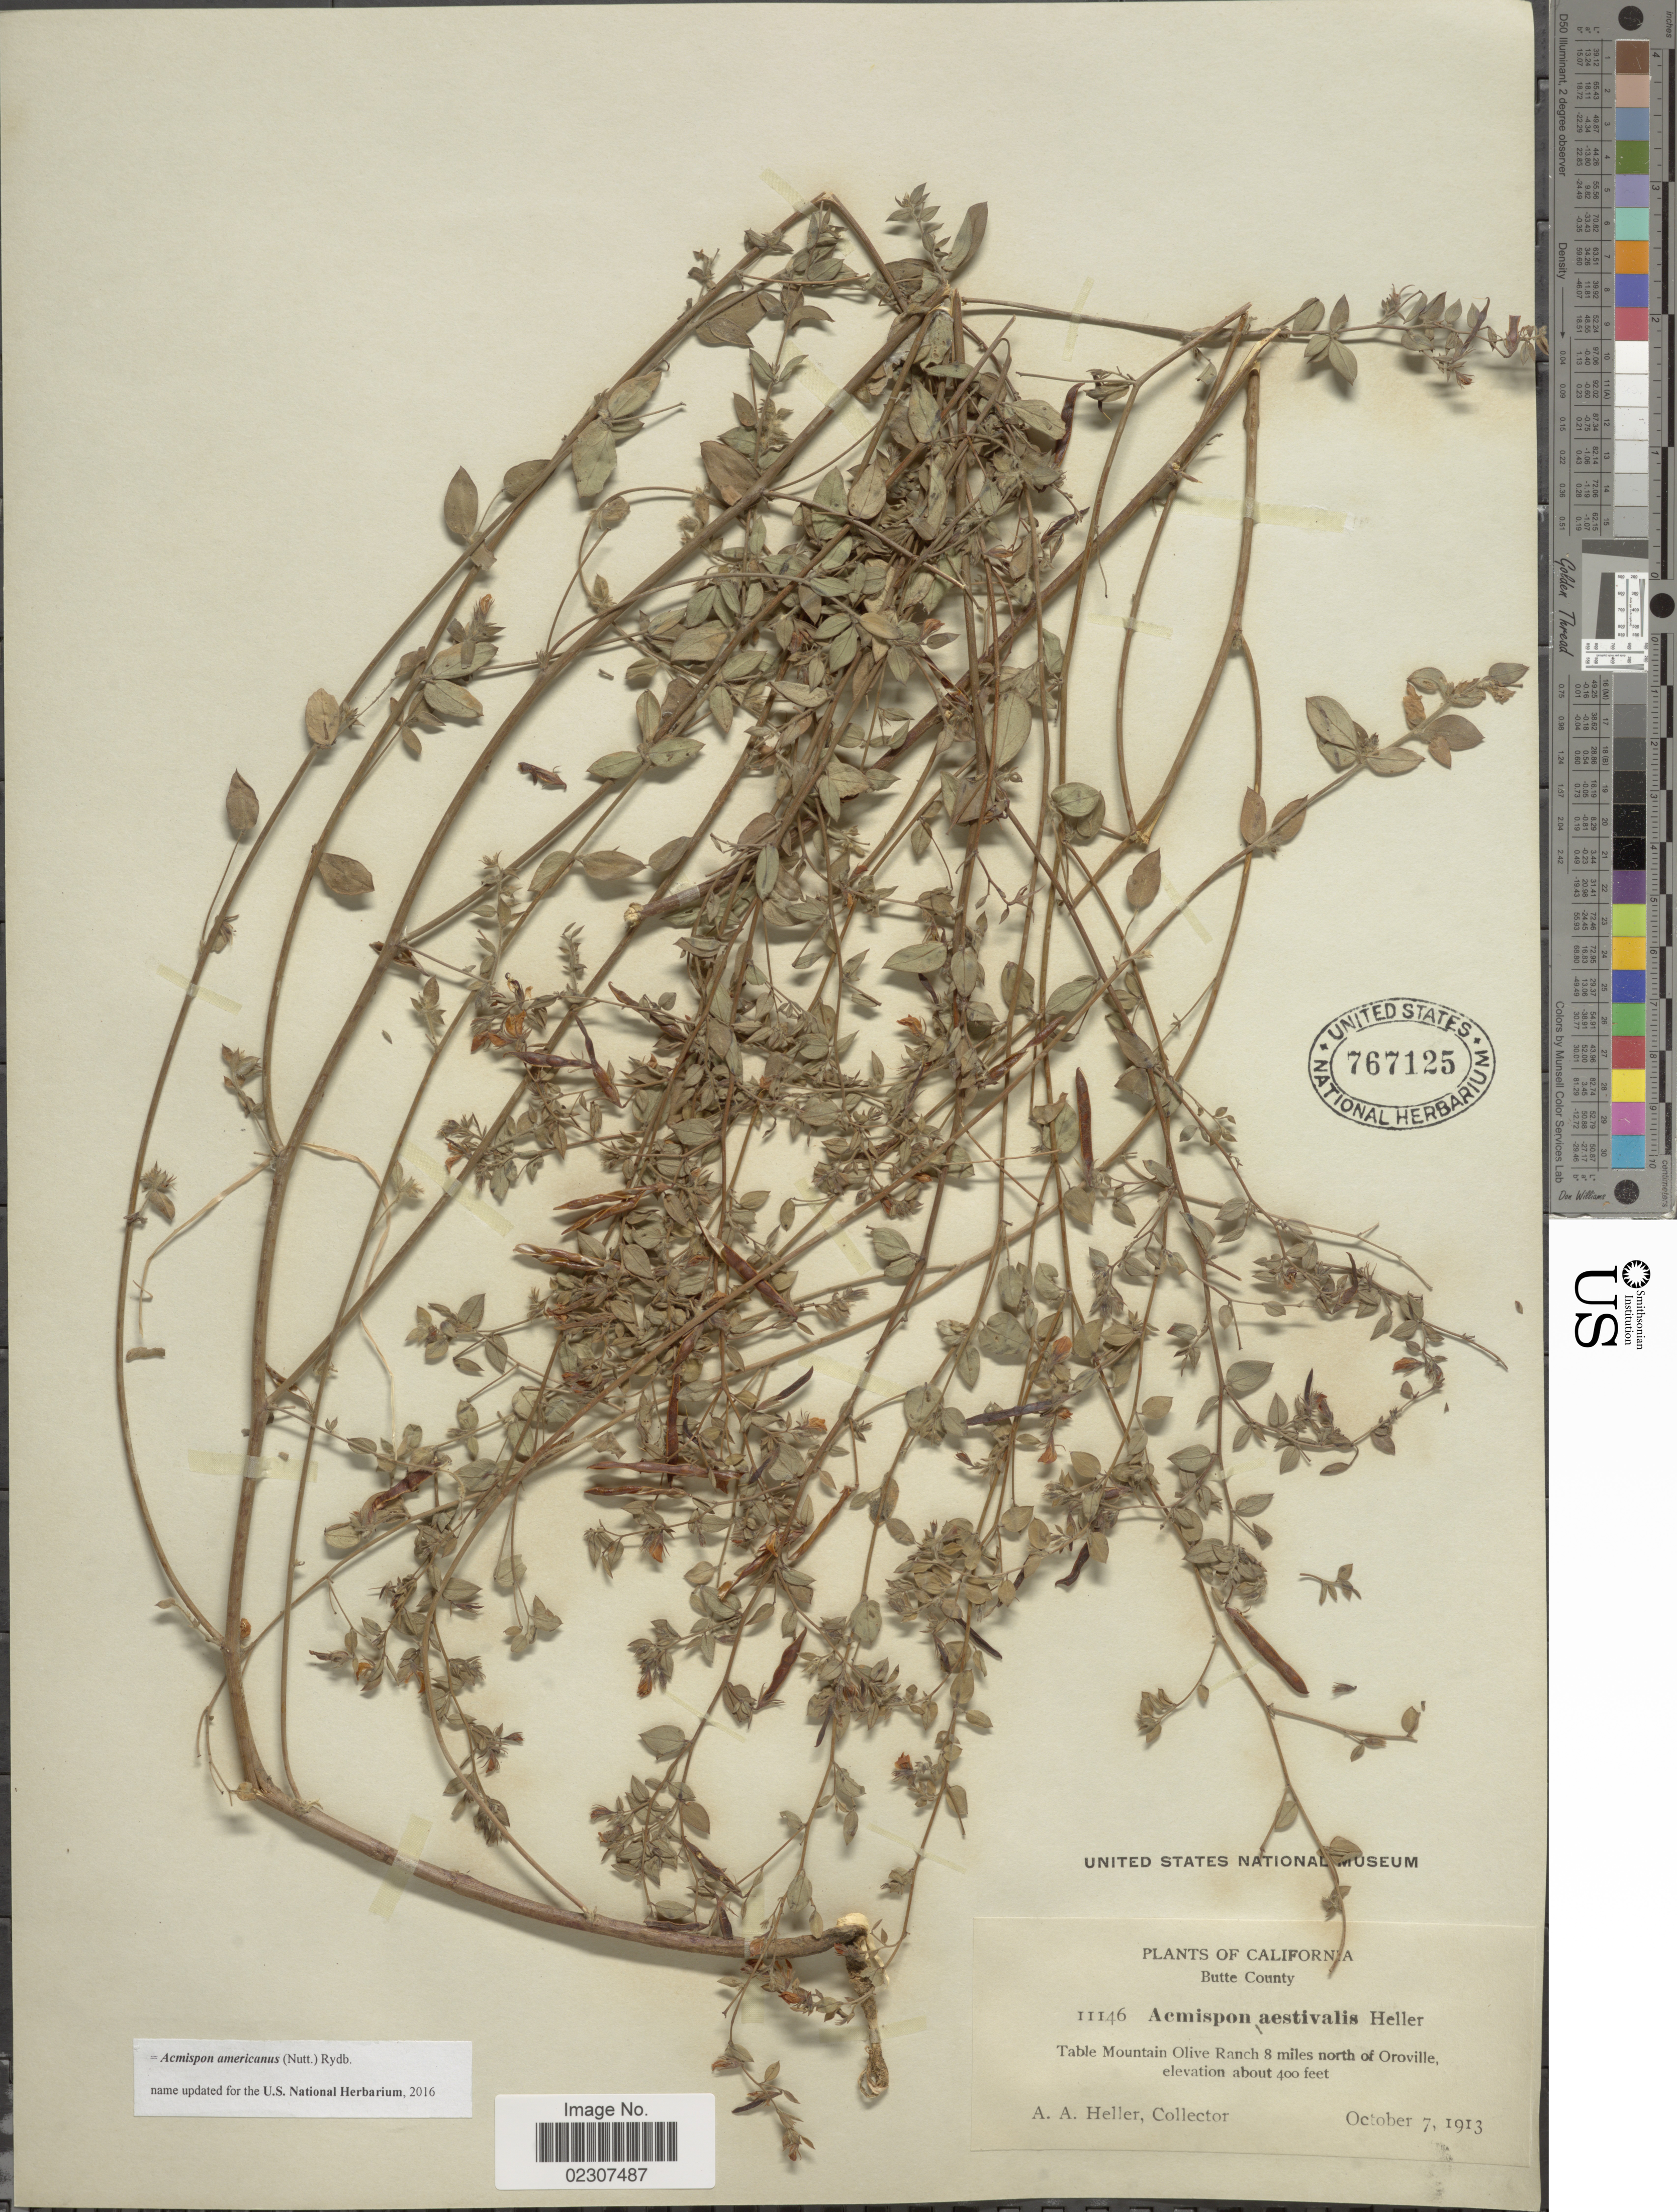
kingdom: Plantae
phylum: Tracheophyta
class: Magnoliopsida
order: Fabales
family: Fabaceae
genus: Acmispon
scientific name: Acmispon americanus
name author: (Nutt.) Rydb.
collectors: A. A. Heller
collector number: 11146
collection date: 1913-10-07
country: United States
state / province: California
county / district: Butte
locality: California, Butte County.Table Mountain Olive Ranch 8 miles north of Oroville.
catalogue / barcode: US 767125